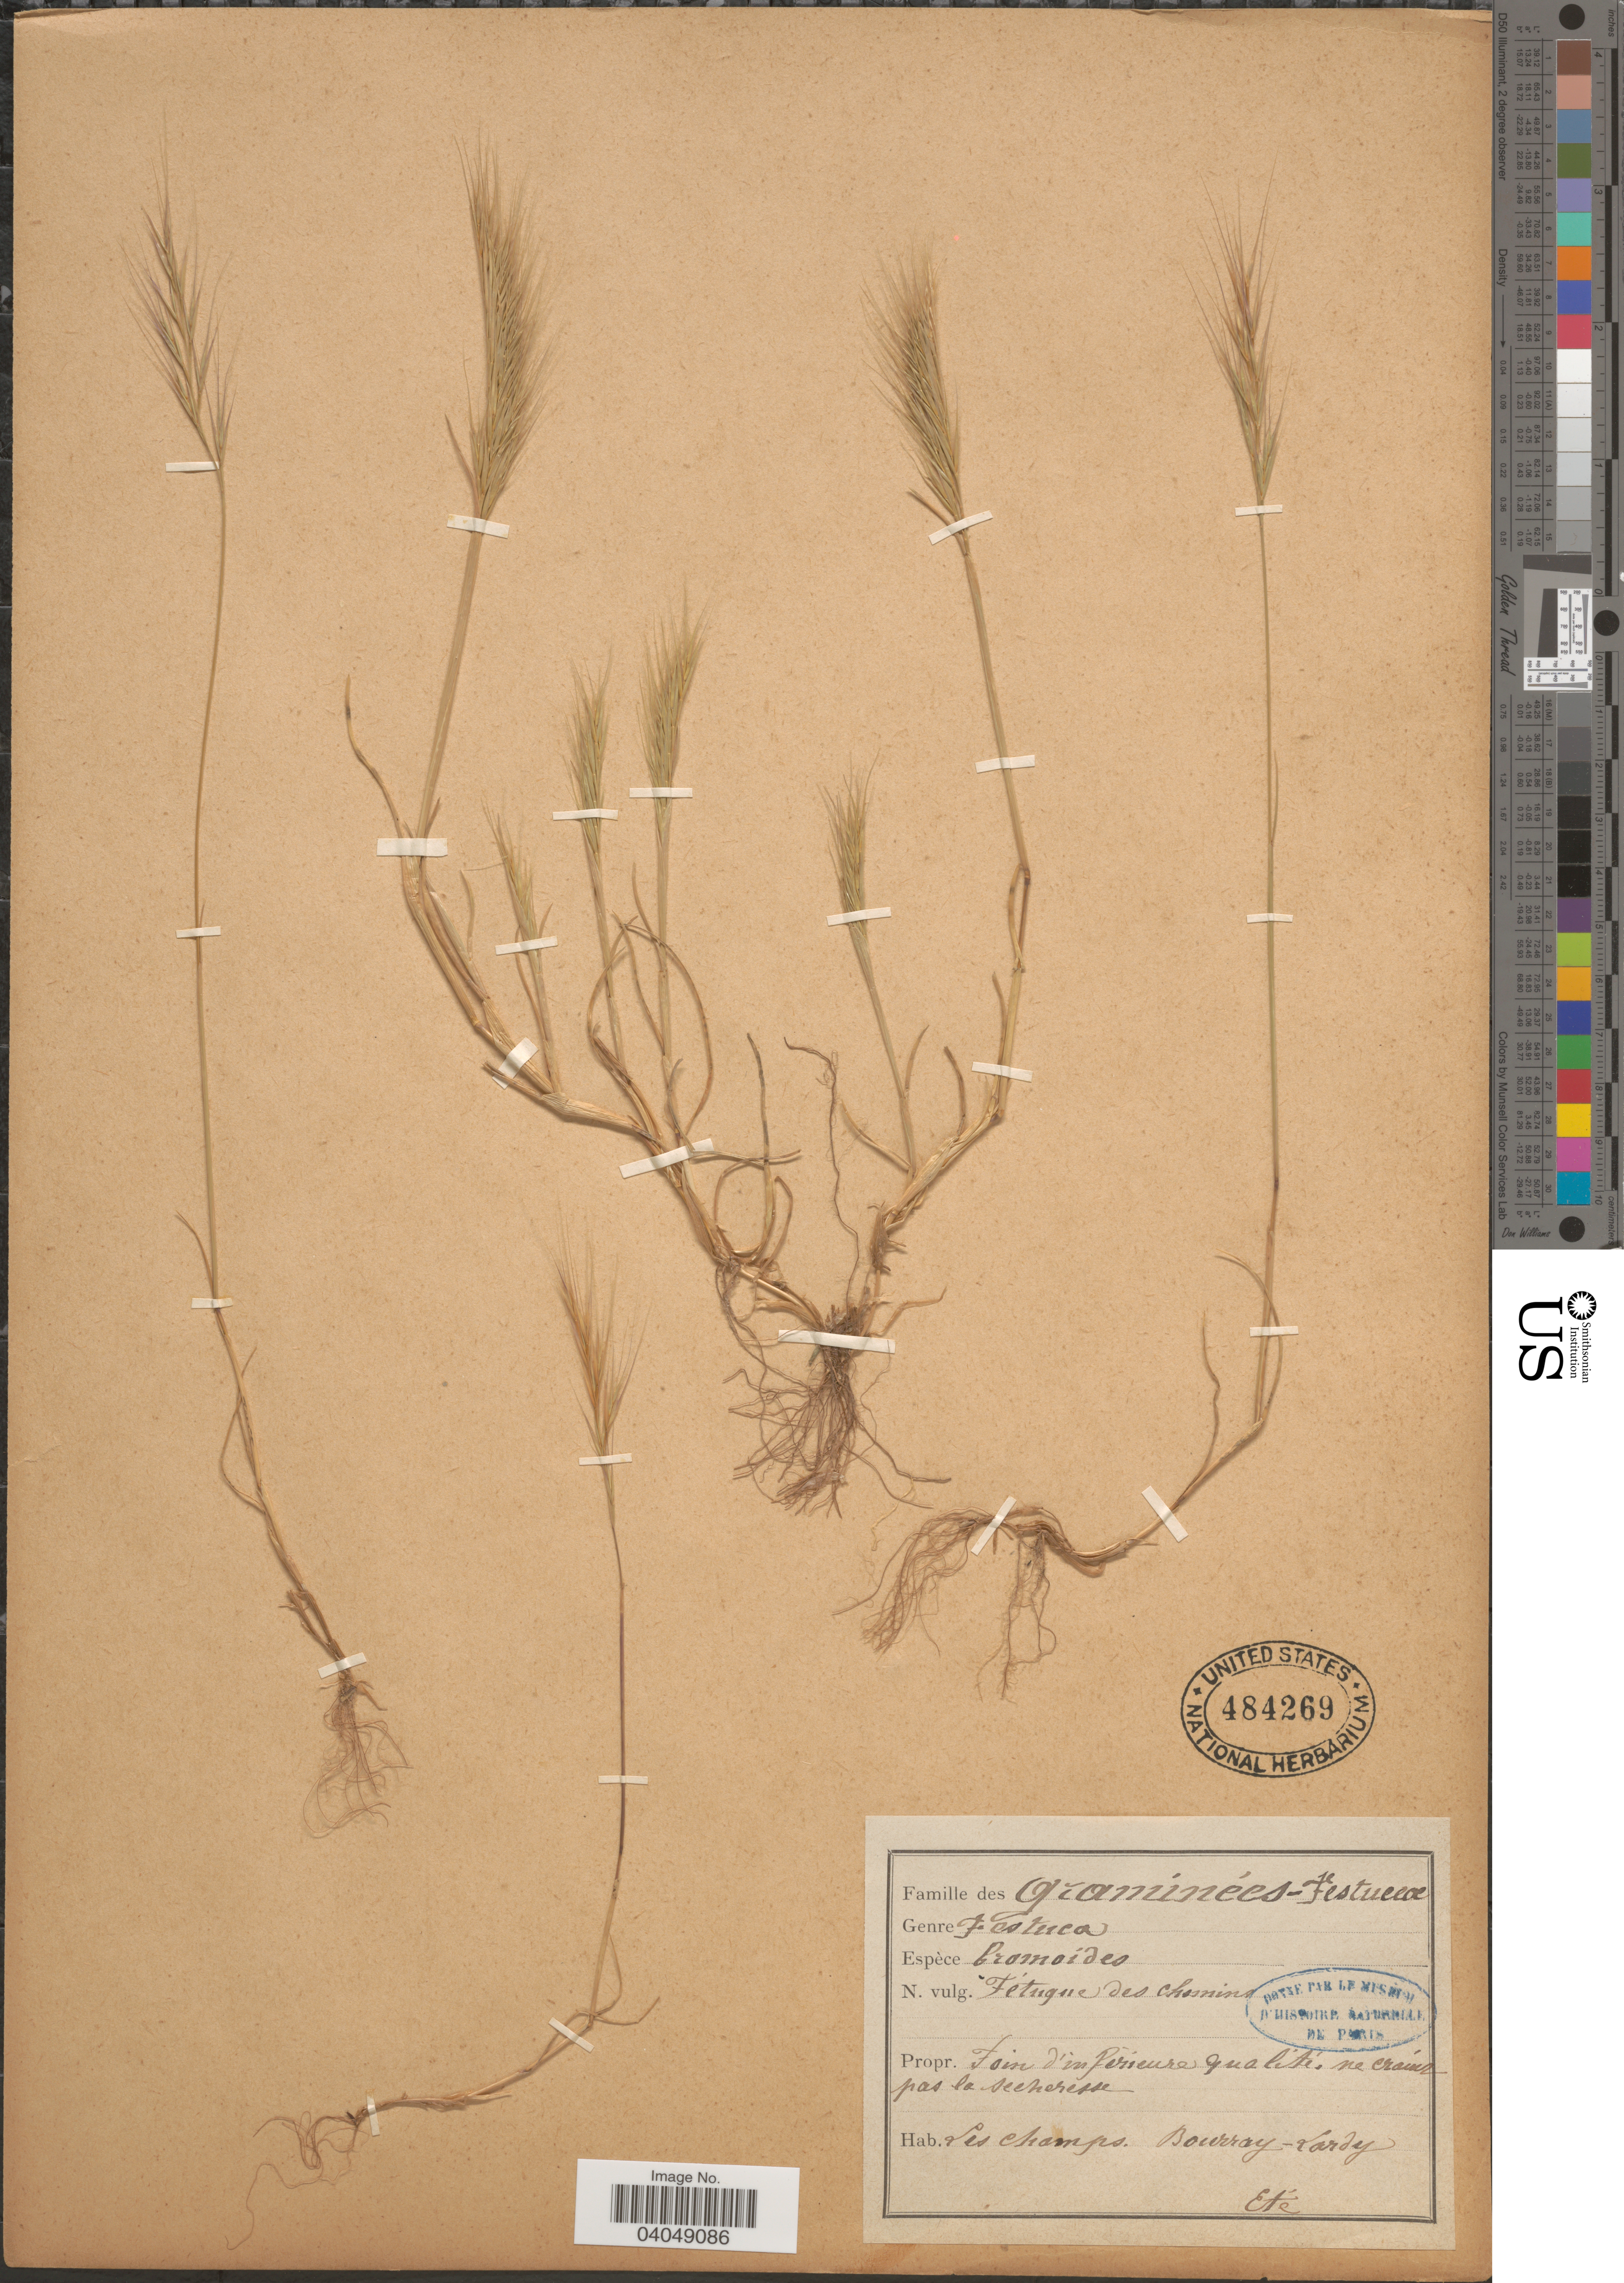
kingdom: Plantae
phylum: Tracheophyta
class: Liliopsida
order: Poales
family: Poaceae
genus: Festuca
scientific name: Festuca bromoides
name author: L.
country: France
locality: Propr. Foin d' in Perieure qualité, ne crains pas la sécheresse. Les champs. Bourray-Lardy.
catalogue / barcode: US 484269